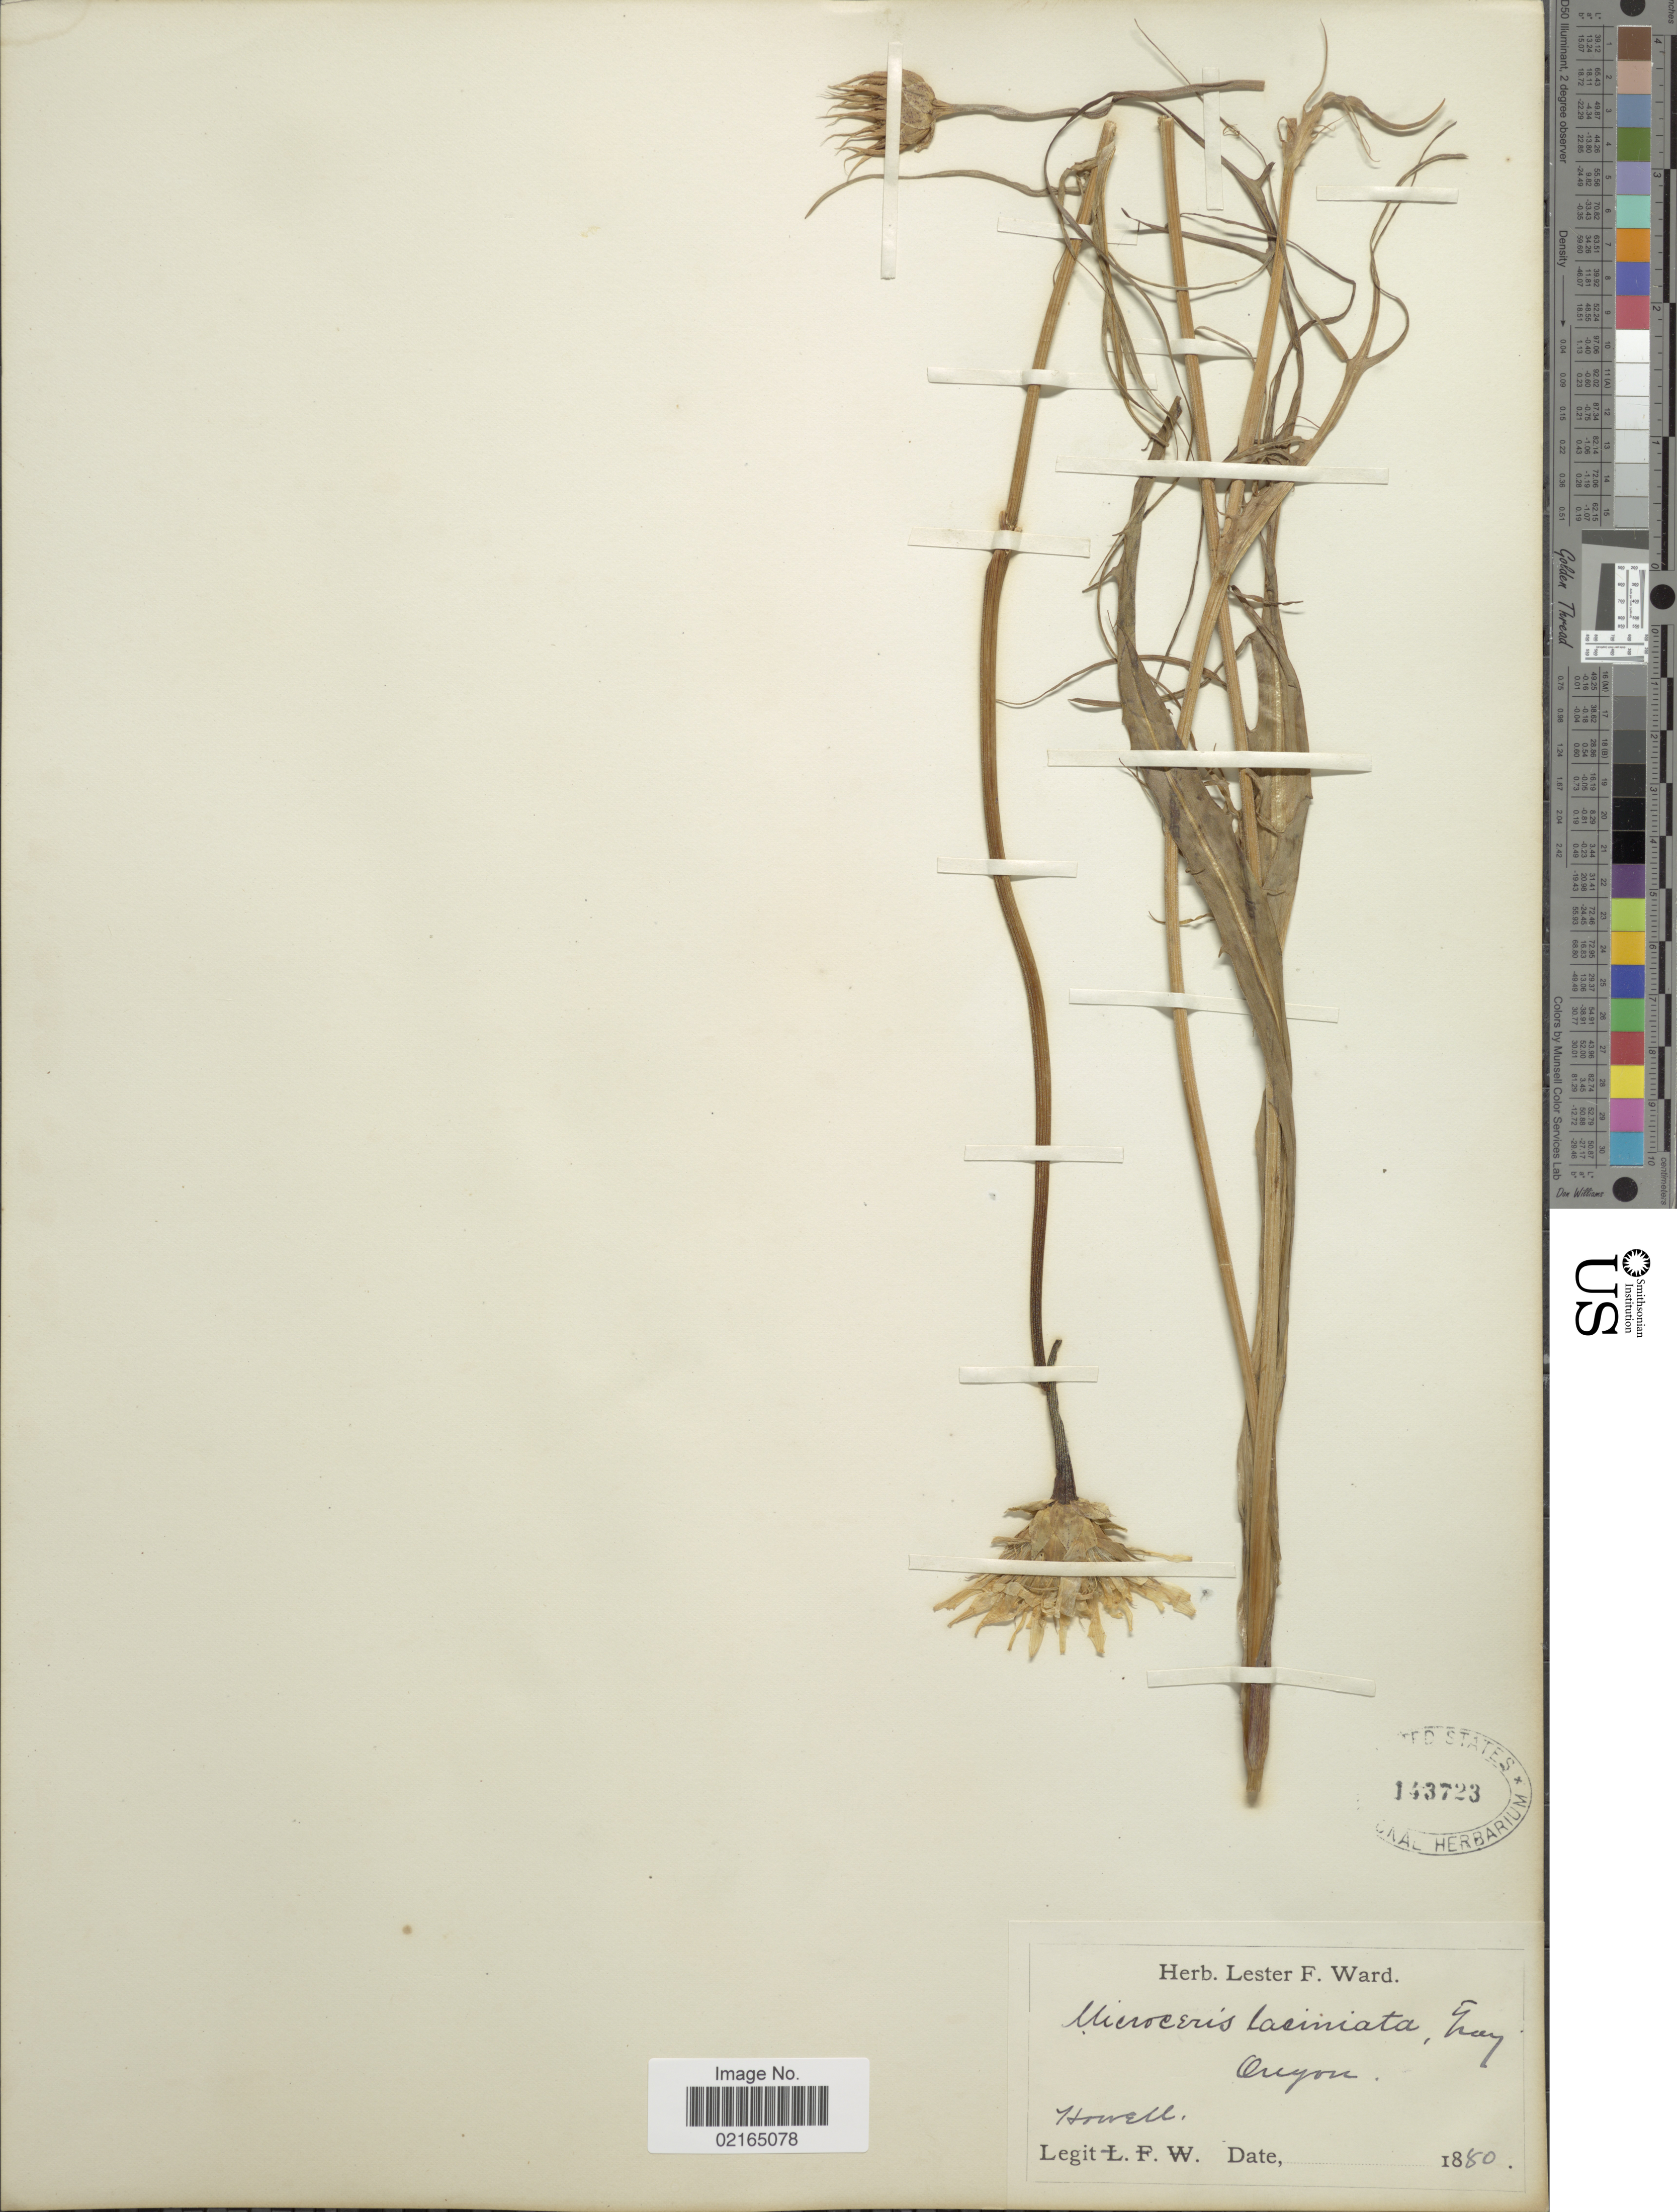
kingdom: Plantae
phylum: Tracheophyta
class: Magnoliopsida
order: Asterales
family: Asteraceae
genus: Microseris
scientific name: Microseris laciniata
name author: (Hook.) Sch. Bip.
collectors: -. Howell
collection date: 1880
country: United States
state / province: Oregon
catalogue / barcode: US 143723